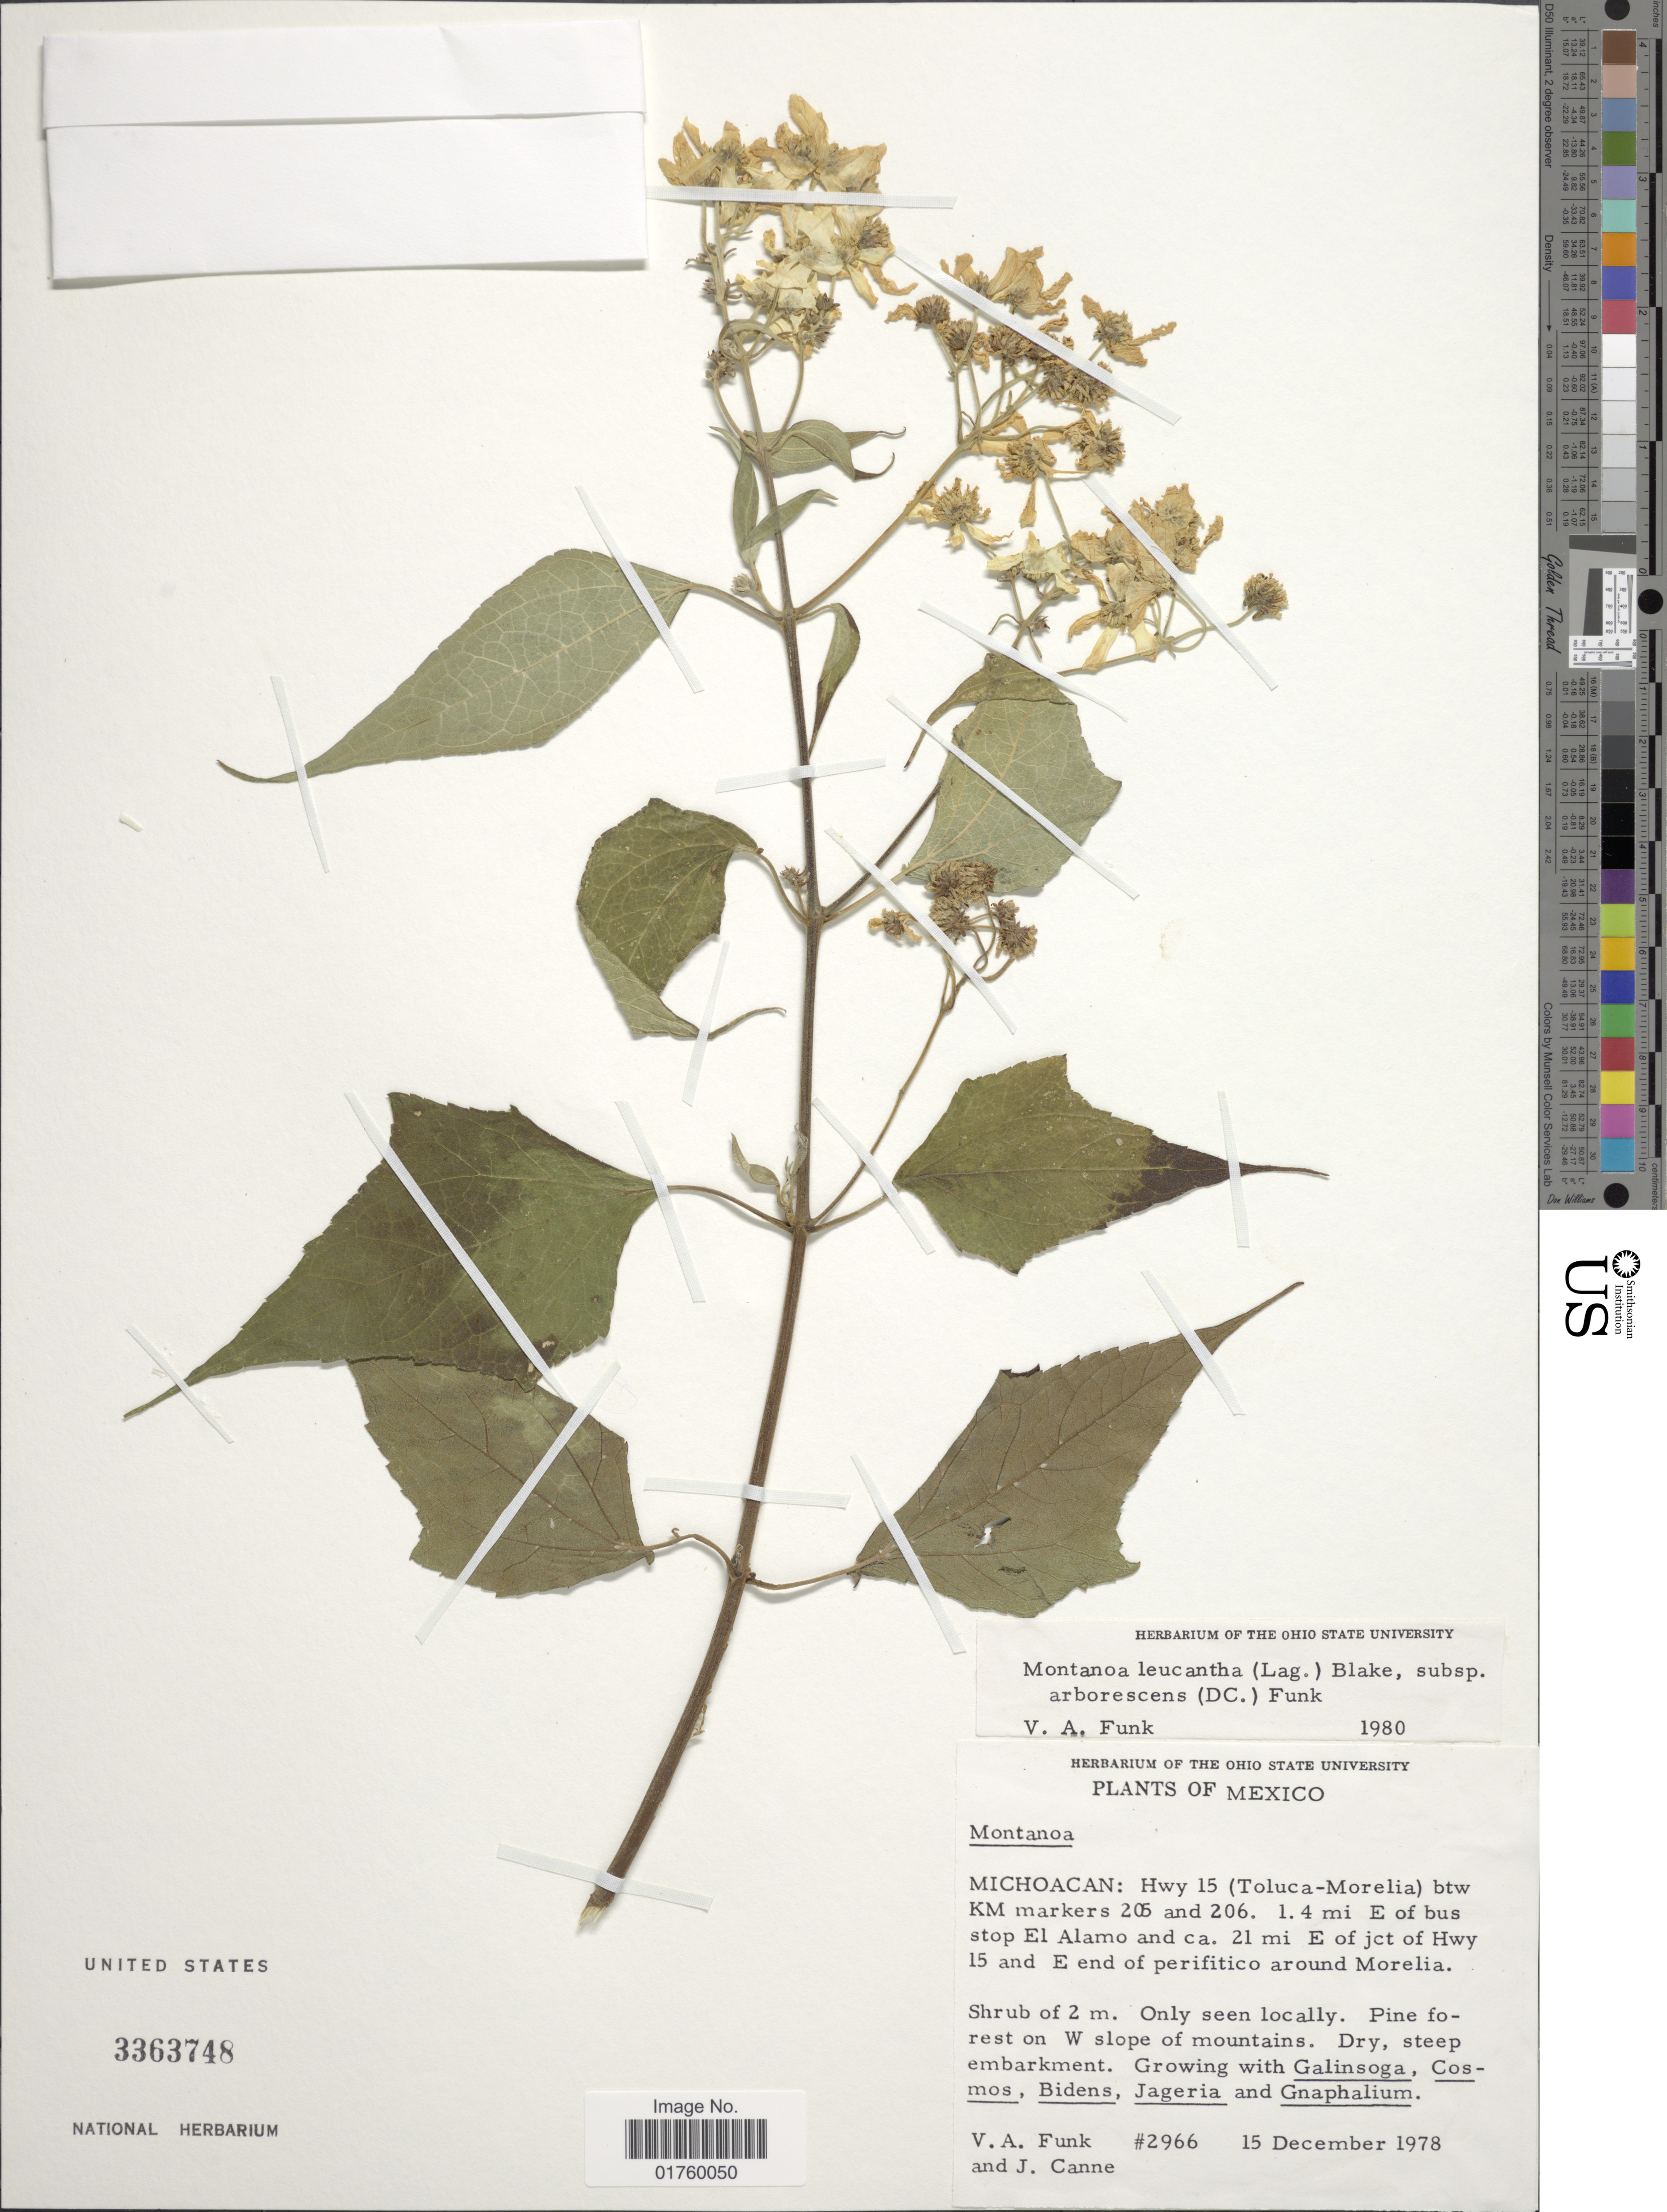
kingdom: Plantae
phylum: Tracheophyta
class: Magnoliopsida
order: Asterales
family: Asteraceae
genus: Montanoa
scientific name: Montanoa leucantha subsp. arborescens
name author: (DC.) V.A. Funk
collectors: V. Funk & J. M. Canne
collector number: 2966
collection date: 1978-12-15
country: Mexico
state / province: Michoacán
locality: Hwy 15 (Toluca-Morelia) btw KM markers 205 and 206, 1.4 mi E of bus stop El Alamo and ca. 21 mi E of jct of Hwt 15 and E end of perifitico around Morelia.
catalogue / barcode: US 3363748